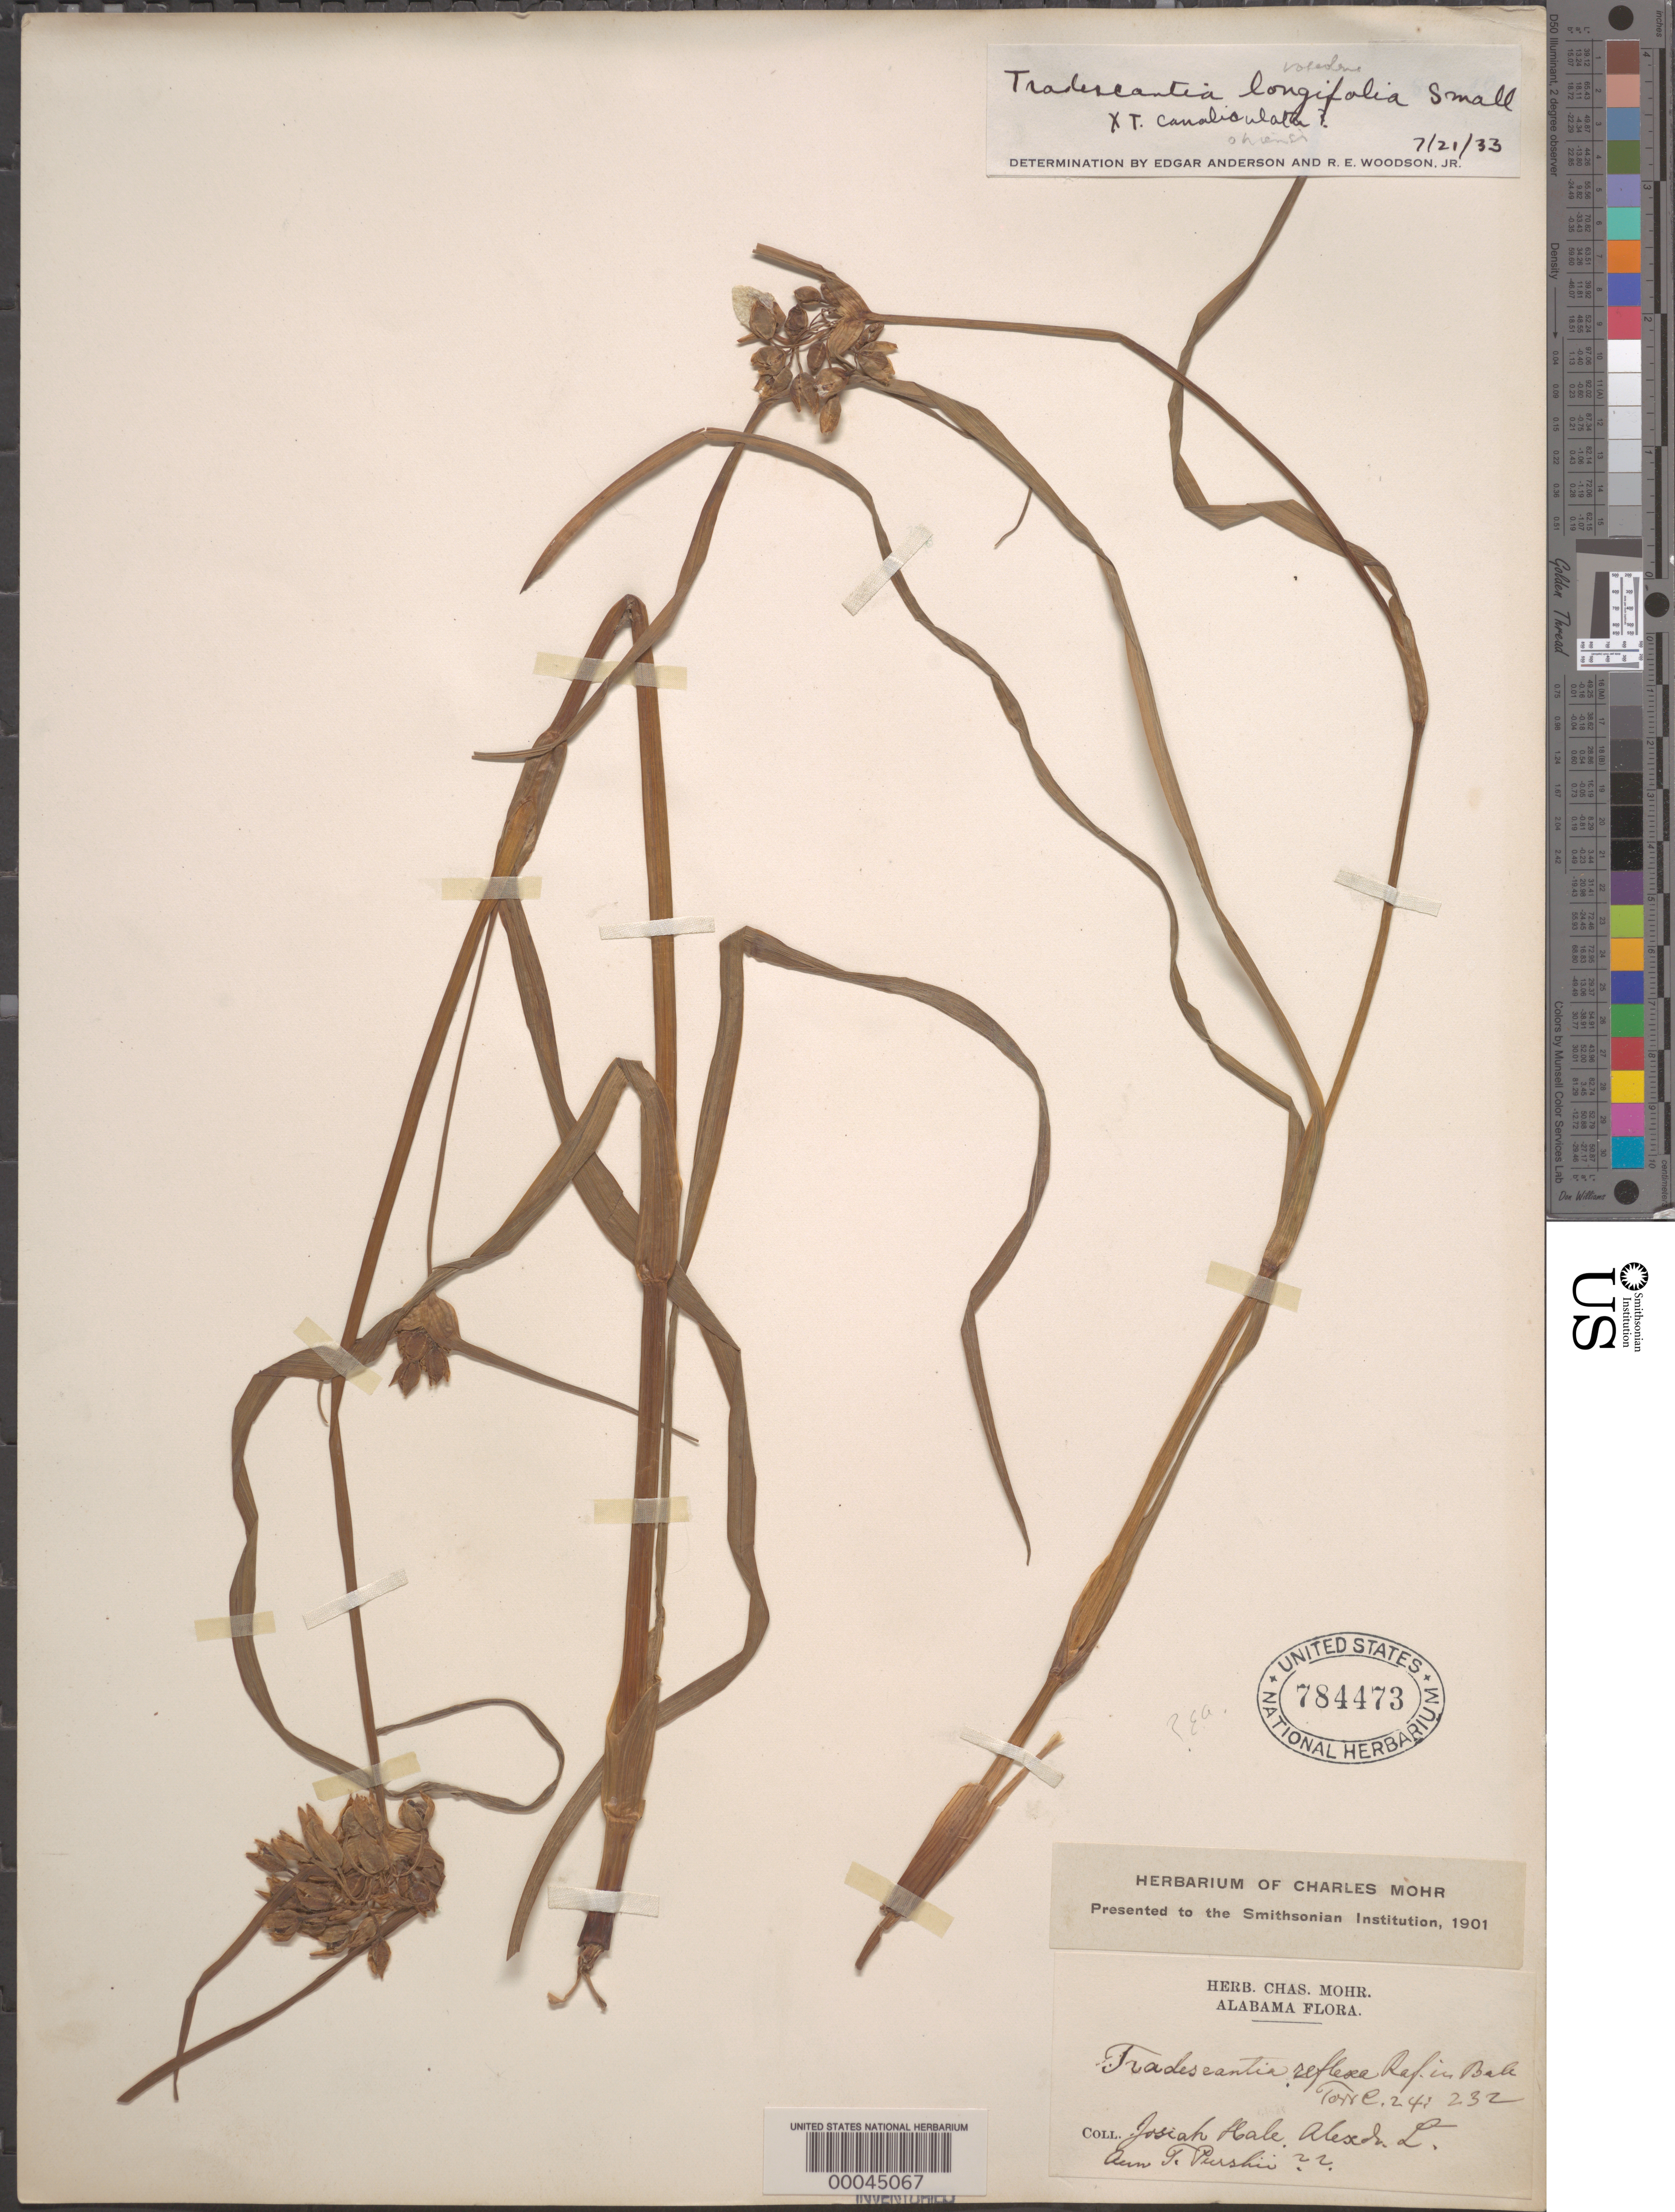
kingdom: Plantae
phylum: Tracheophyta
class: Liliopsida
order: Commelinales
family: Commelinaceae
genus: Tradescantia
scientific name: Tradescantia ohiensis x T. roseolens Small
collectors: J. Hale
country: United States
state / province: Alabama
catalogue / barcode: US 784473